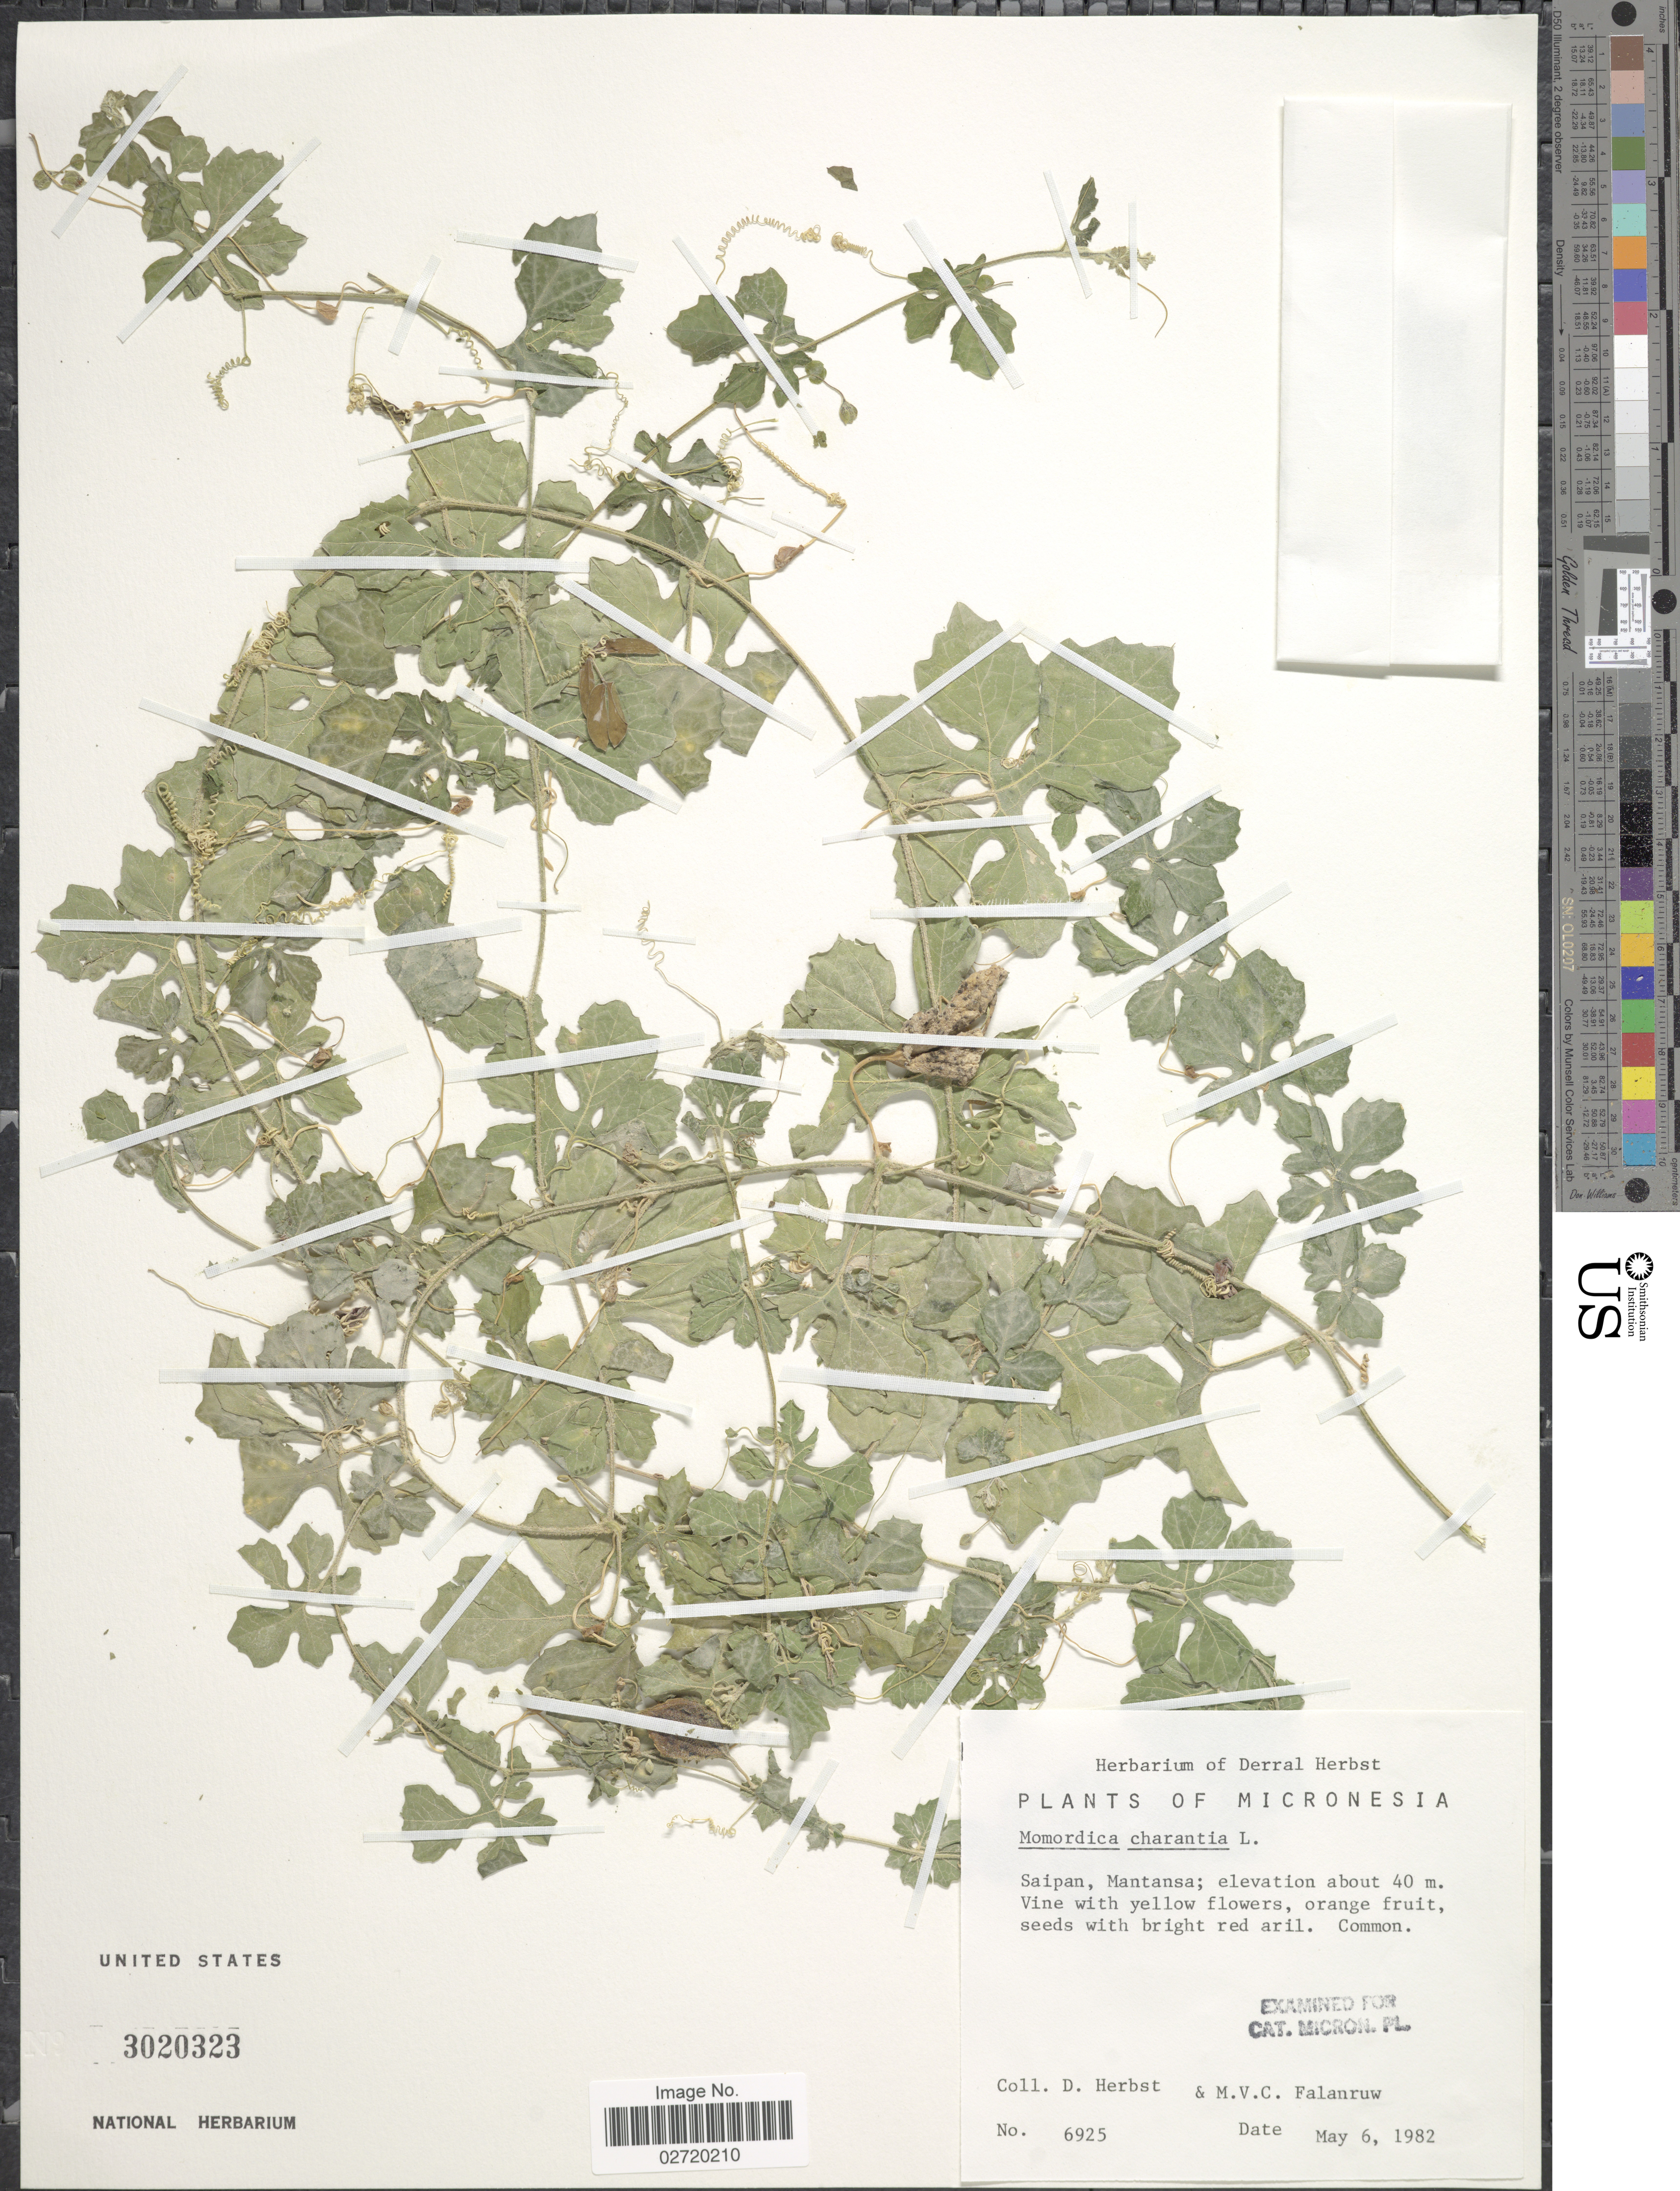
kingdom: Plantae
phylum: Tracheophyta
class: Magnoliopsida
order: Cucurbitales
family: Cucurbitaceae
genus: Momordica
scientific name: Momordica charantia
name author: L.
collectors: D. Herbst & M. V. Falanruw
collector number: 6925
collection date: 1982-05-06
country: Northern Mariana Islands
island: Saipan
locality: Micronesia, Saipan, Mantanas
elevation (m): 40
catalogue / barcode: US 3020323